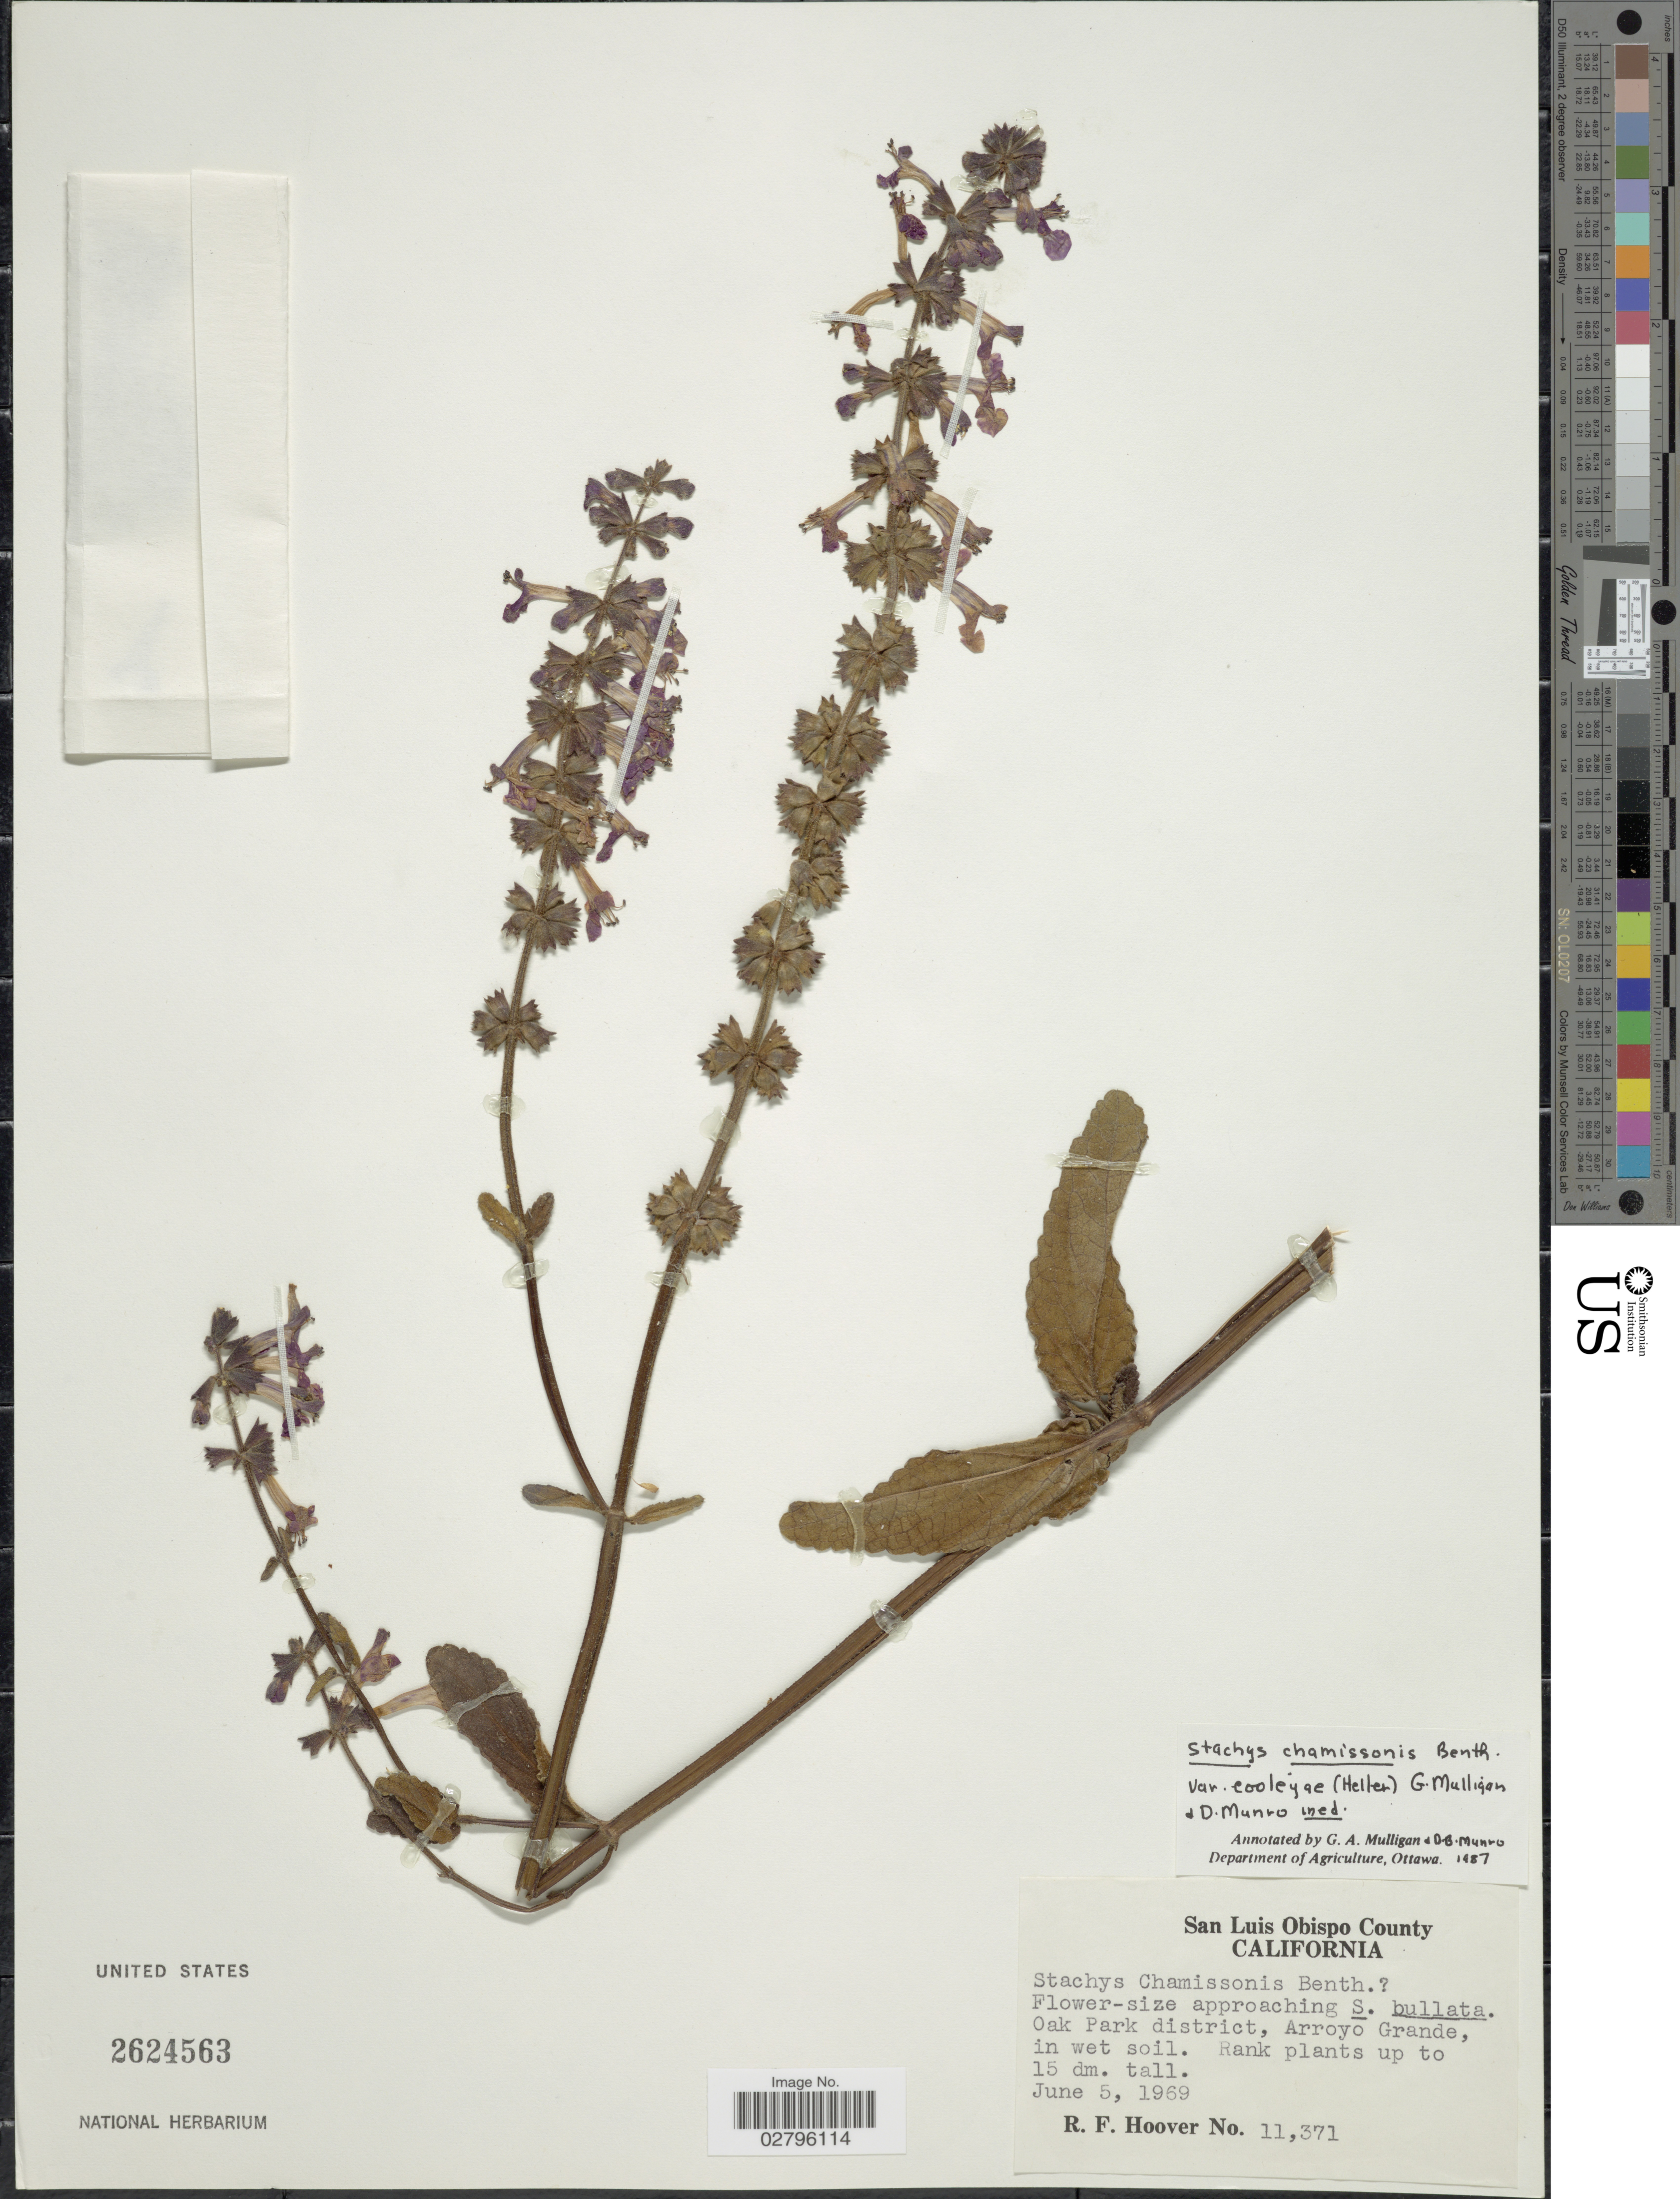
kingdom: Plantae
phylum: Tracheophyta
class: Magnoliopsida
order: Lamiales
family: Lamiaceae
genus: Stachys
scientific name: Stachys chamissonis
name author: Benth.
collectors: R. F. Hoover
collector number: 11371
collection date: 1969-06-05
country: United States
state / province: California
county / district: San Luis Obispo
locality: San Luis Obispo County, Oak Park district, Arroyo Grande.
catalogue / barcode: US 2624563